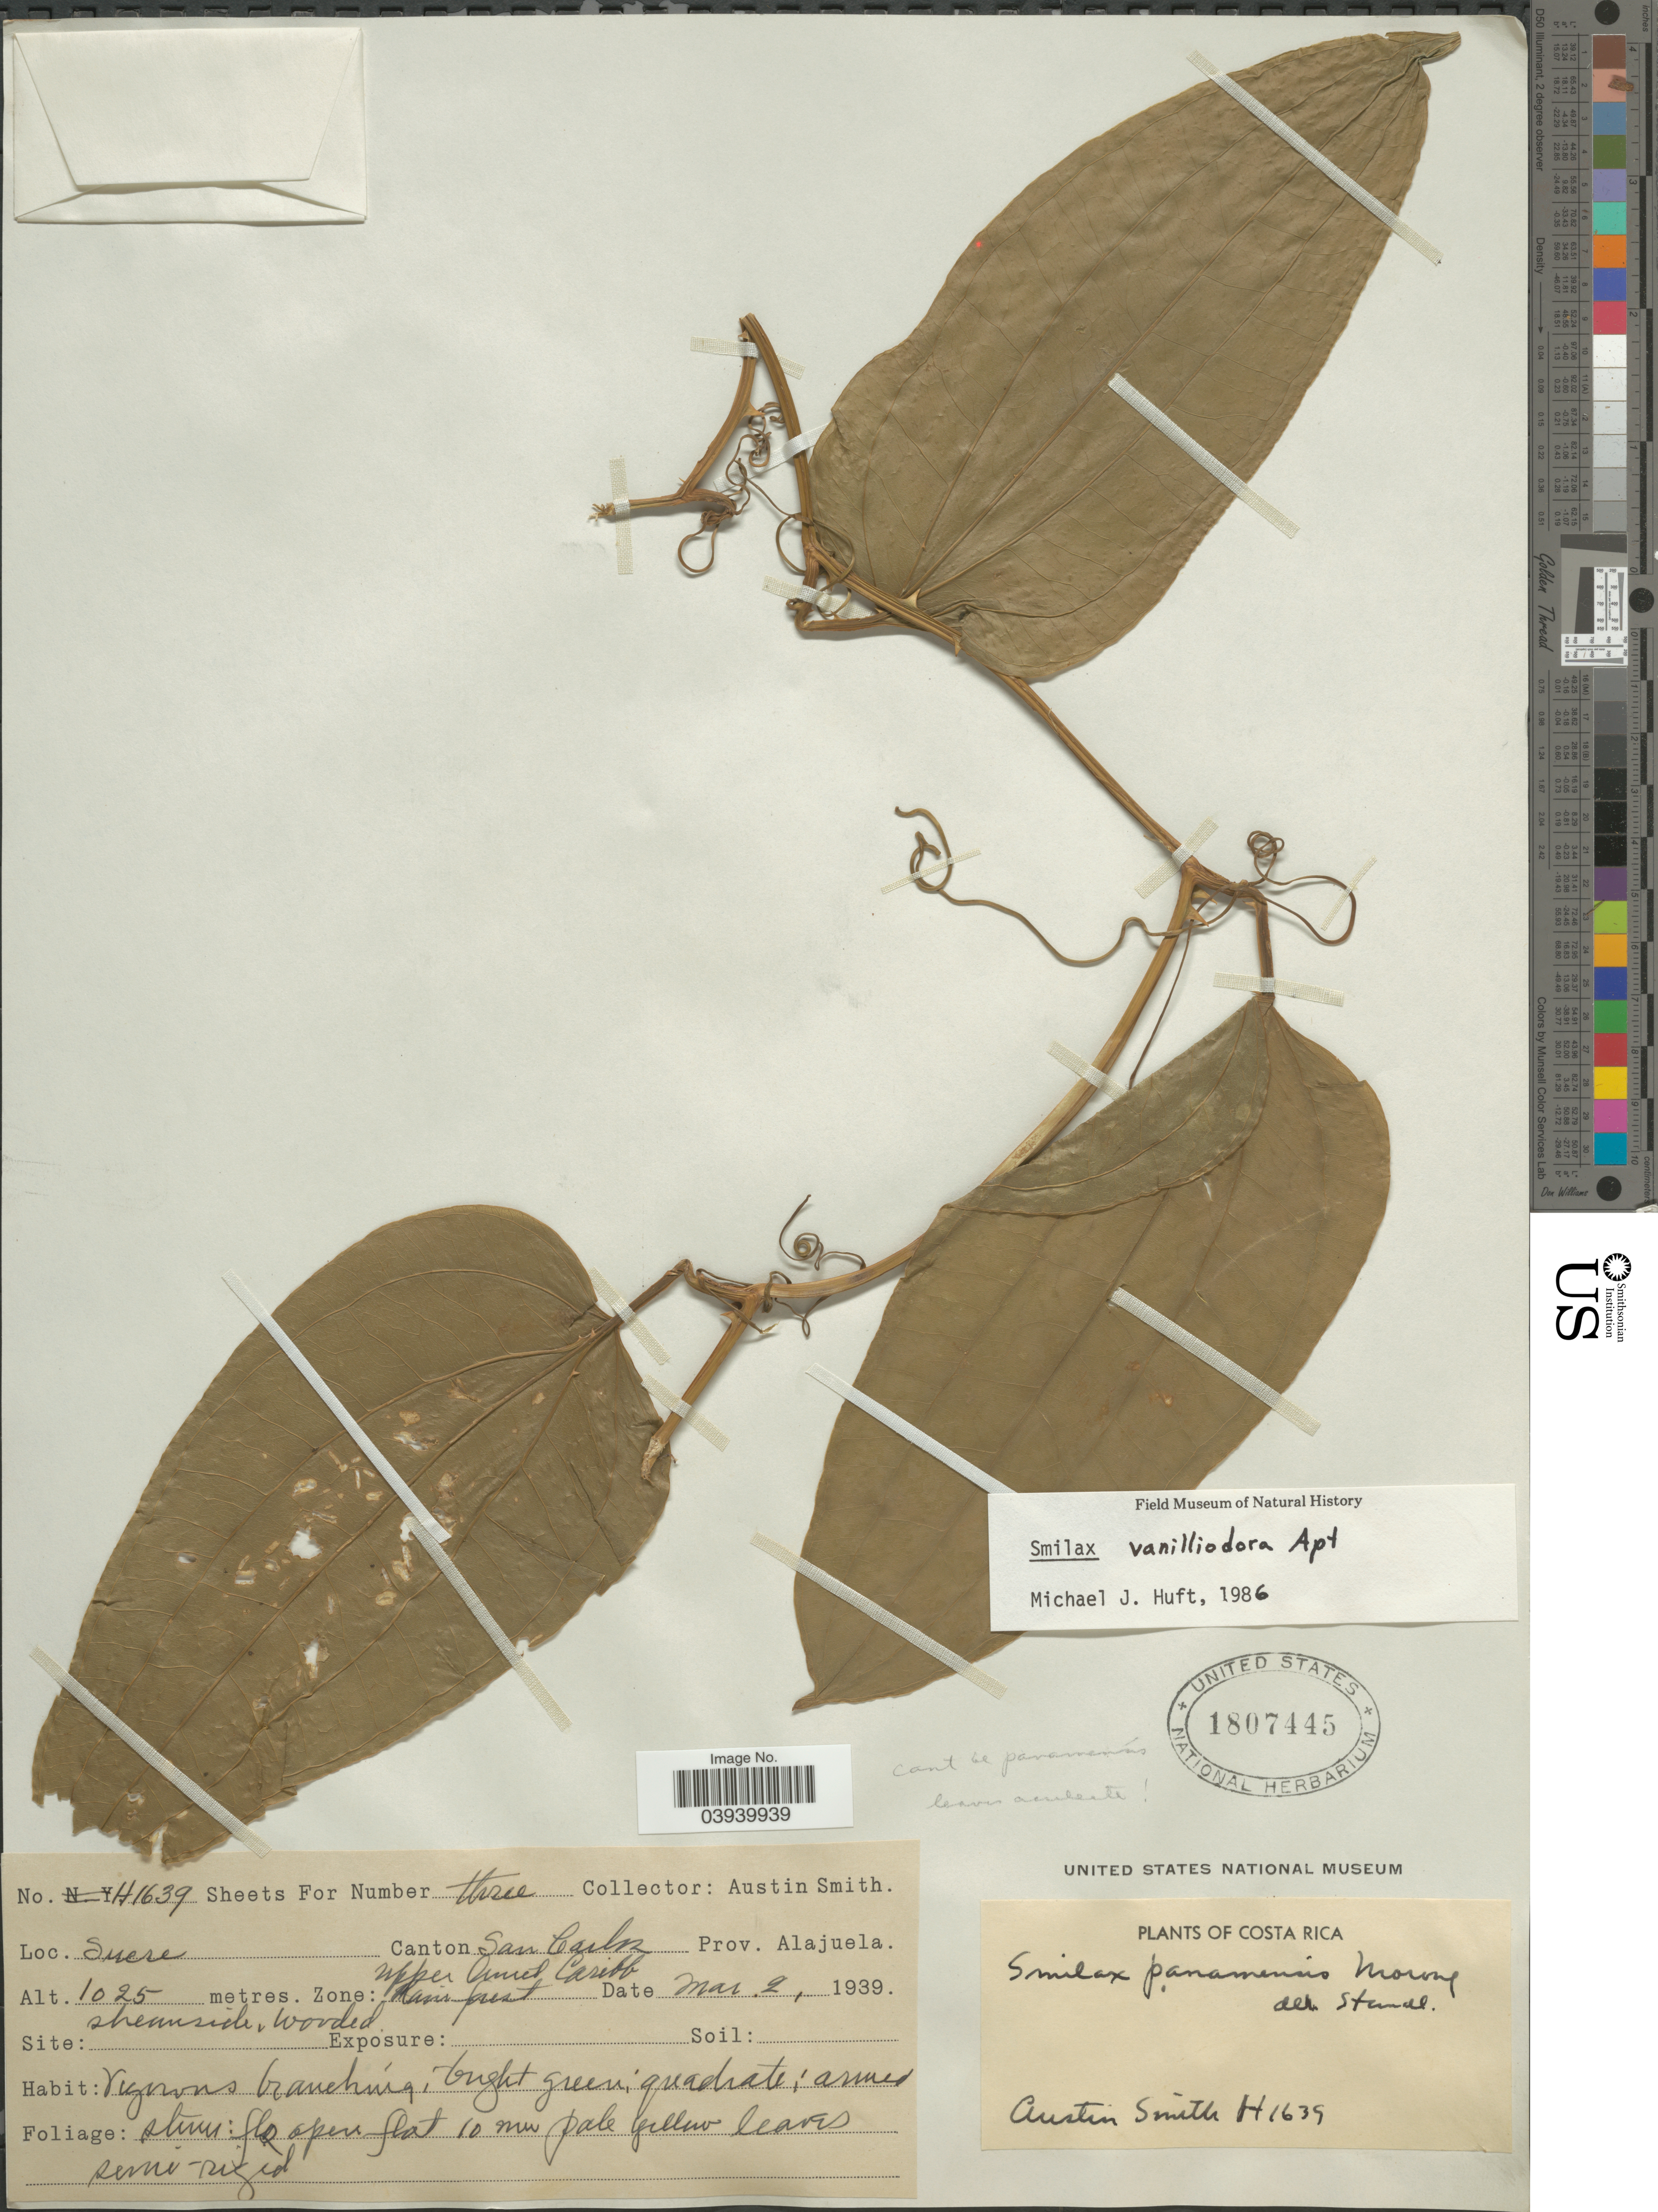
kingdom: Plantae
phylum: Tracheophyta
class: Liliopsida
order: Liliales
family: Smilacaceae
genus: Smilax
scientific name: Smilax vanilliodora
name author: F.W. Apt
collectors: Aust P. Smith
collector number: H1639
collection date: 1939-03-02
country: Costa Rica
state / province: Alajuela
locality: Suere. Canton San Carlos. Zone: Upper limit Caribb. Rainforest.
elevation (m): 1025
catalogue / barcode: US 1807445